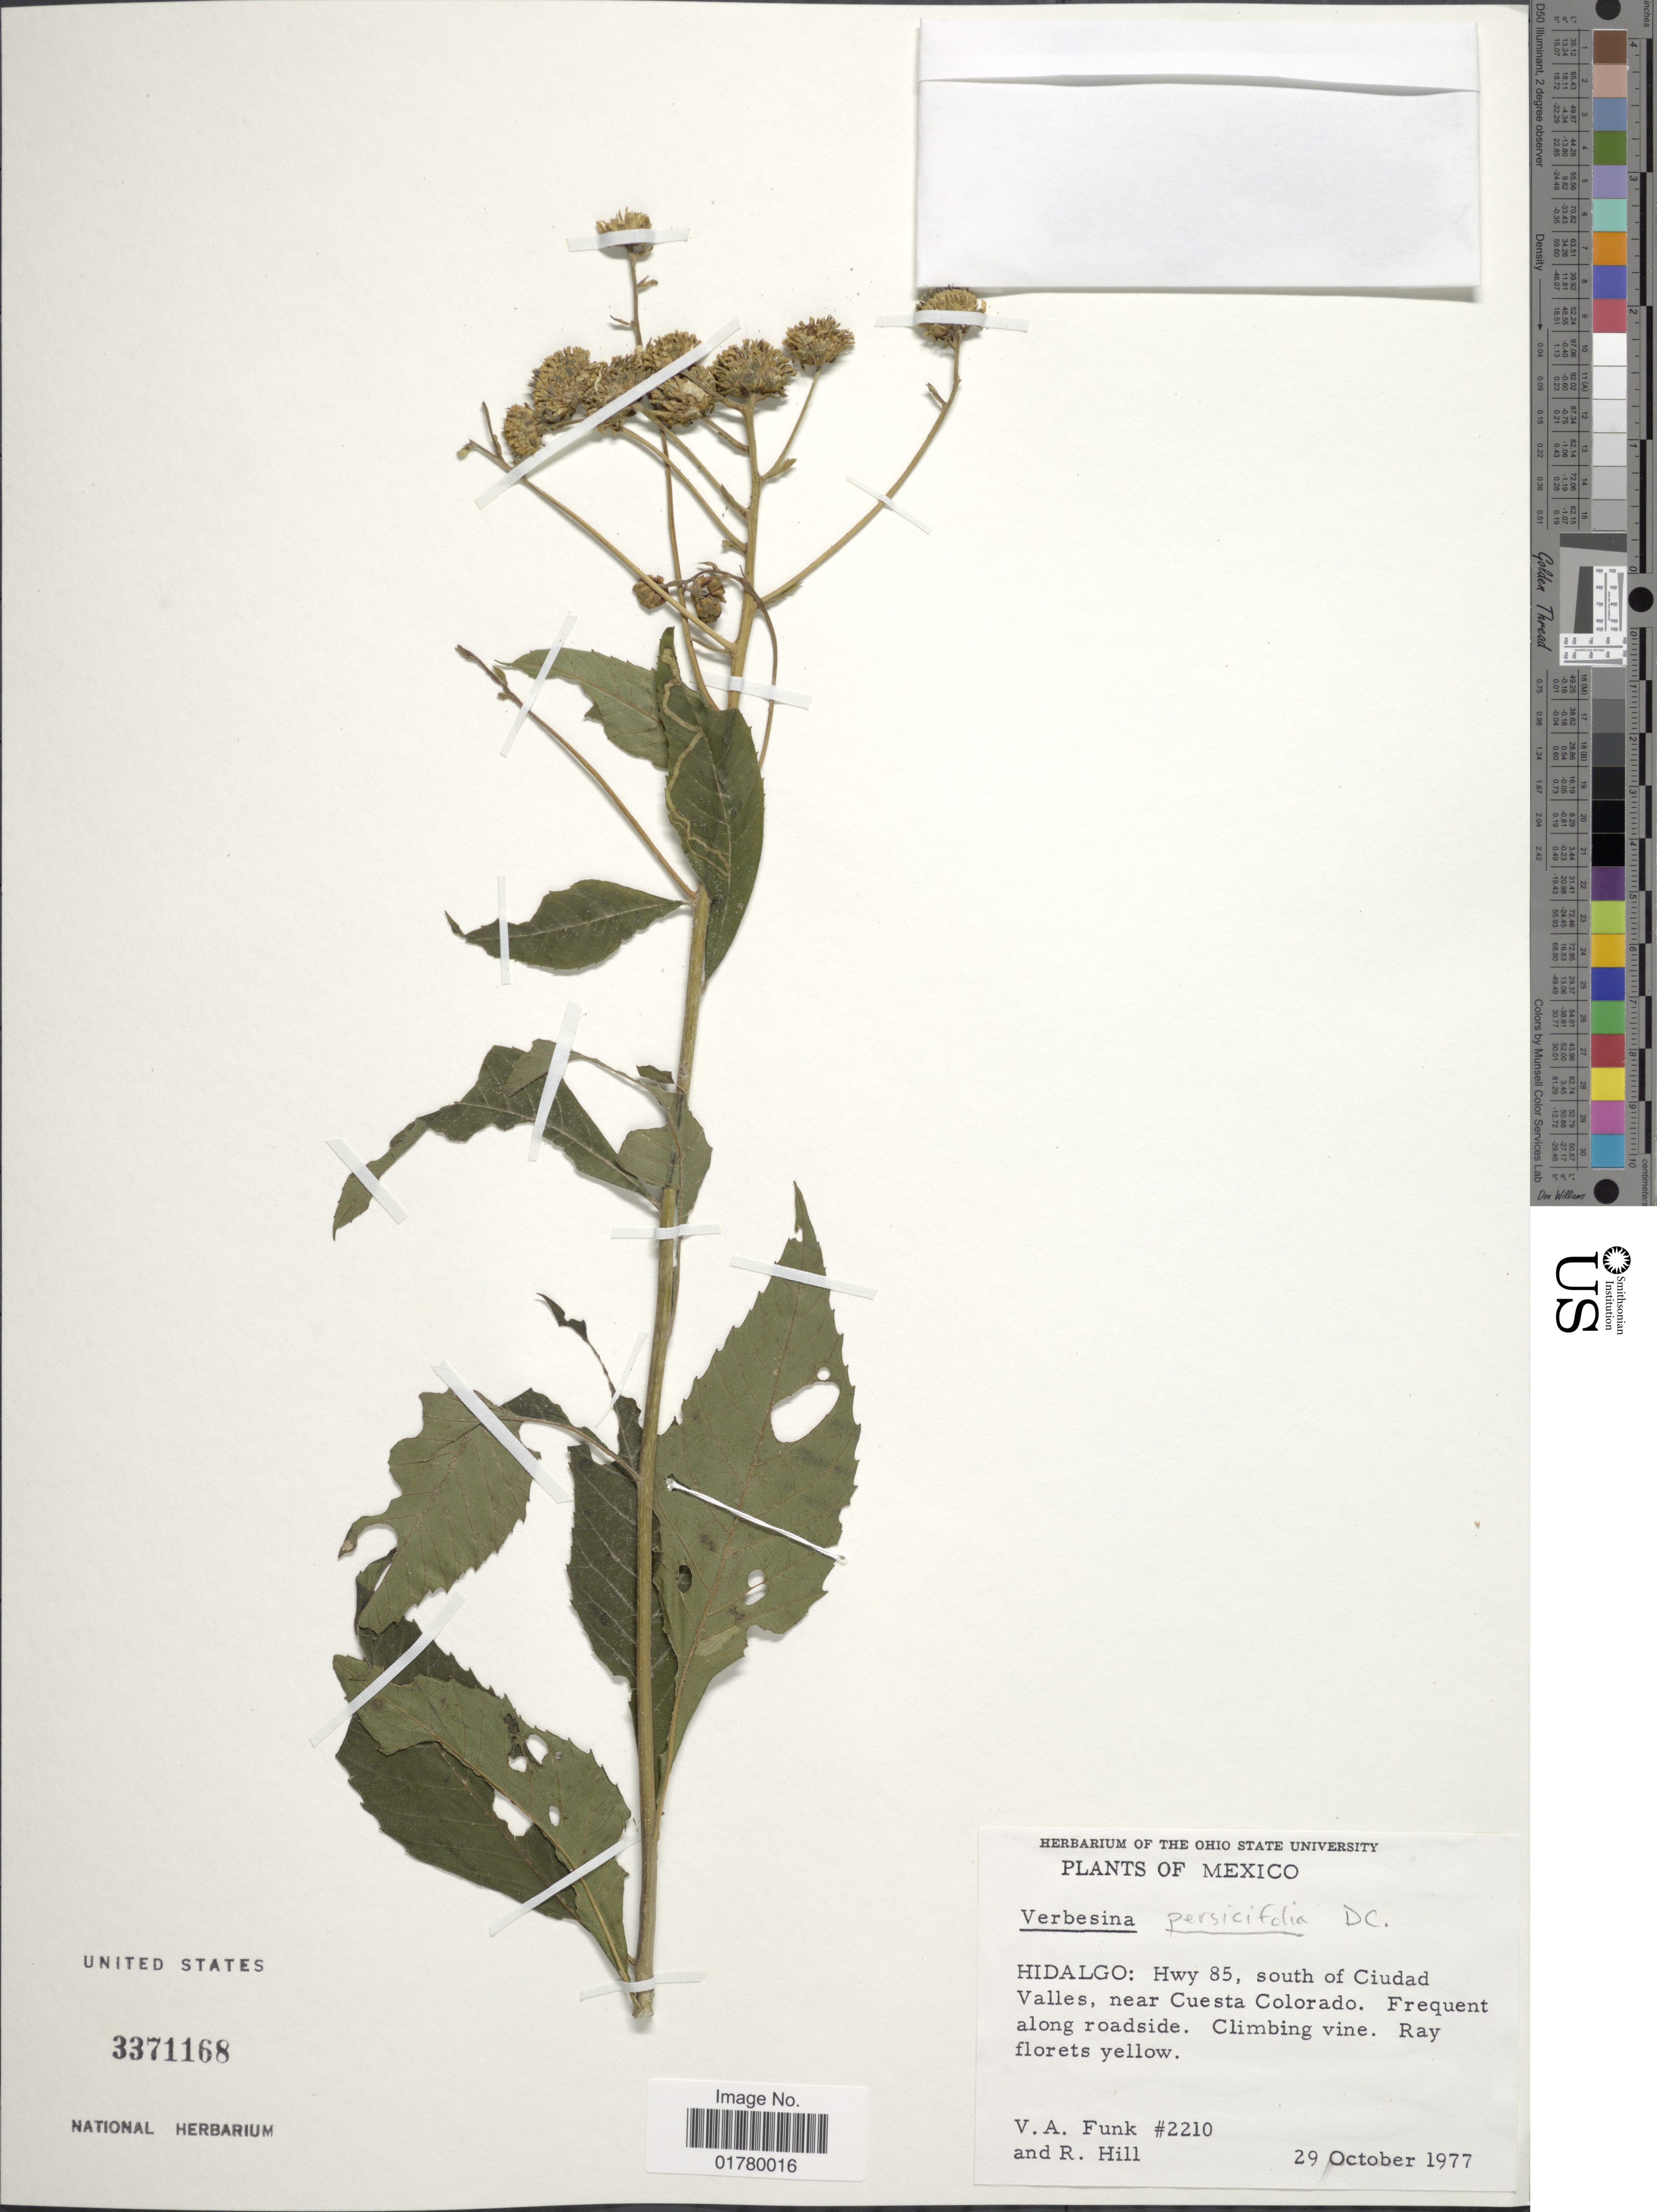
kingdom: Plantae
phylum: Tracheophyta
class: Magnoliopsida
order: Asterales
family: Asteraceae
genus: Verbesina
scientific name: Verbesina persicifolia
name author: DC.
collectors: V. Funk & R. Hill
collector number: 2210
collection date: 1977-10-29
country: Mexico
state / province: Hidalgo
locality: Hwy 85, south of Ciudad Valles, near Cuesta Colorado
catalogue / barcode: US 3371168